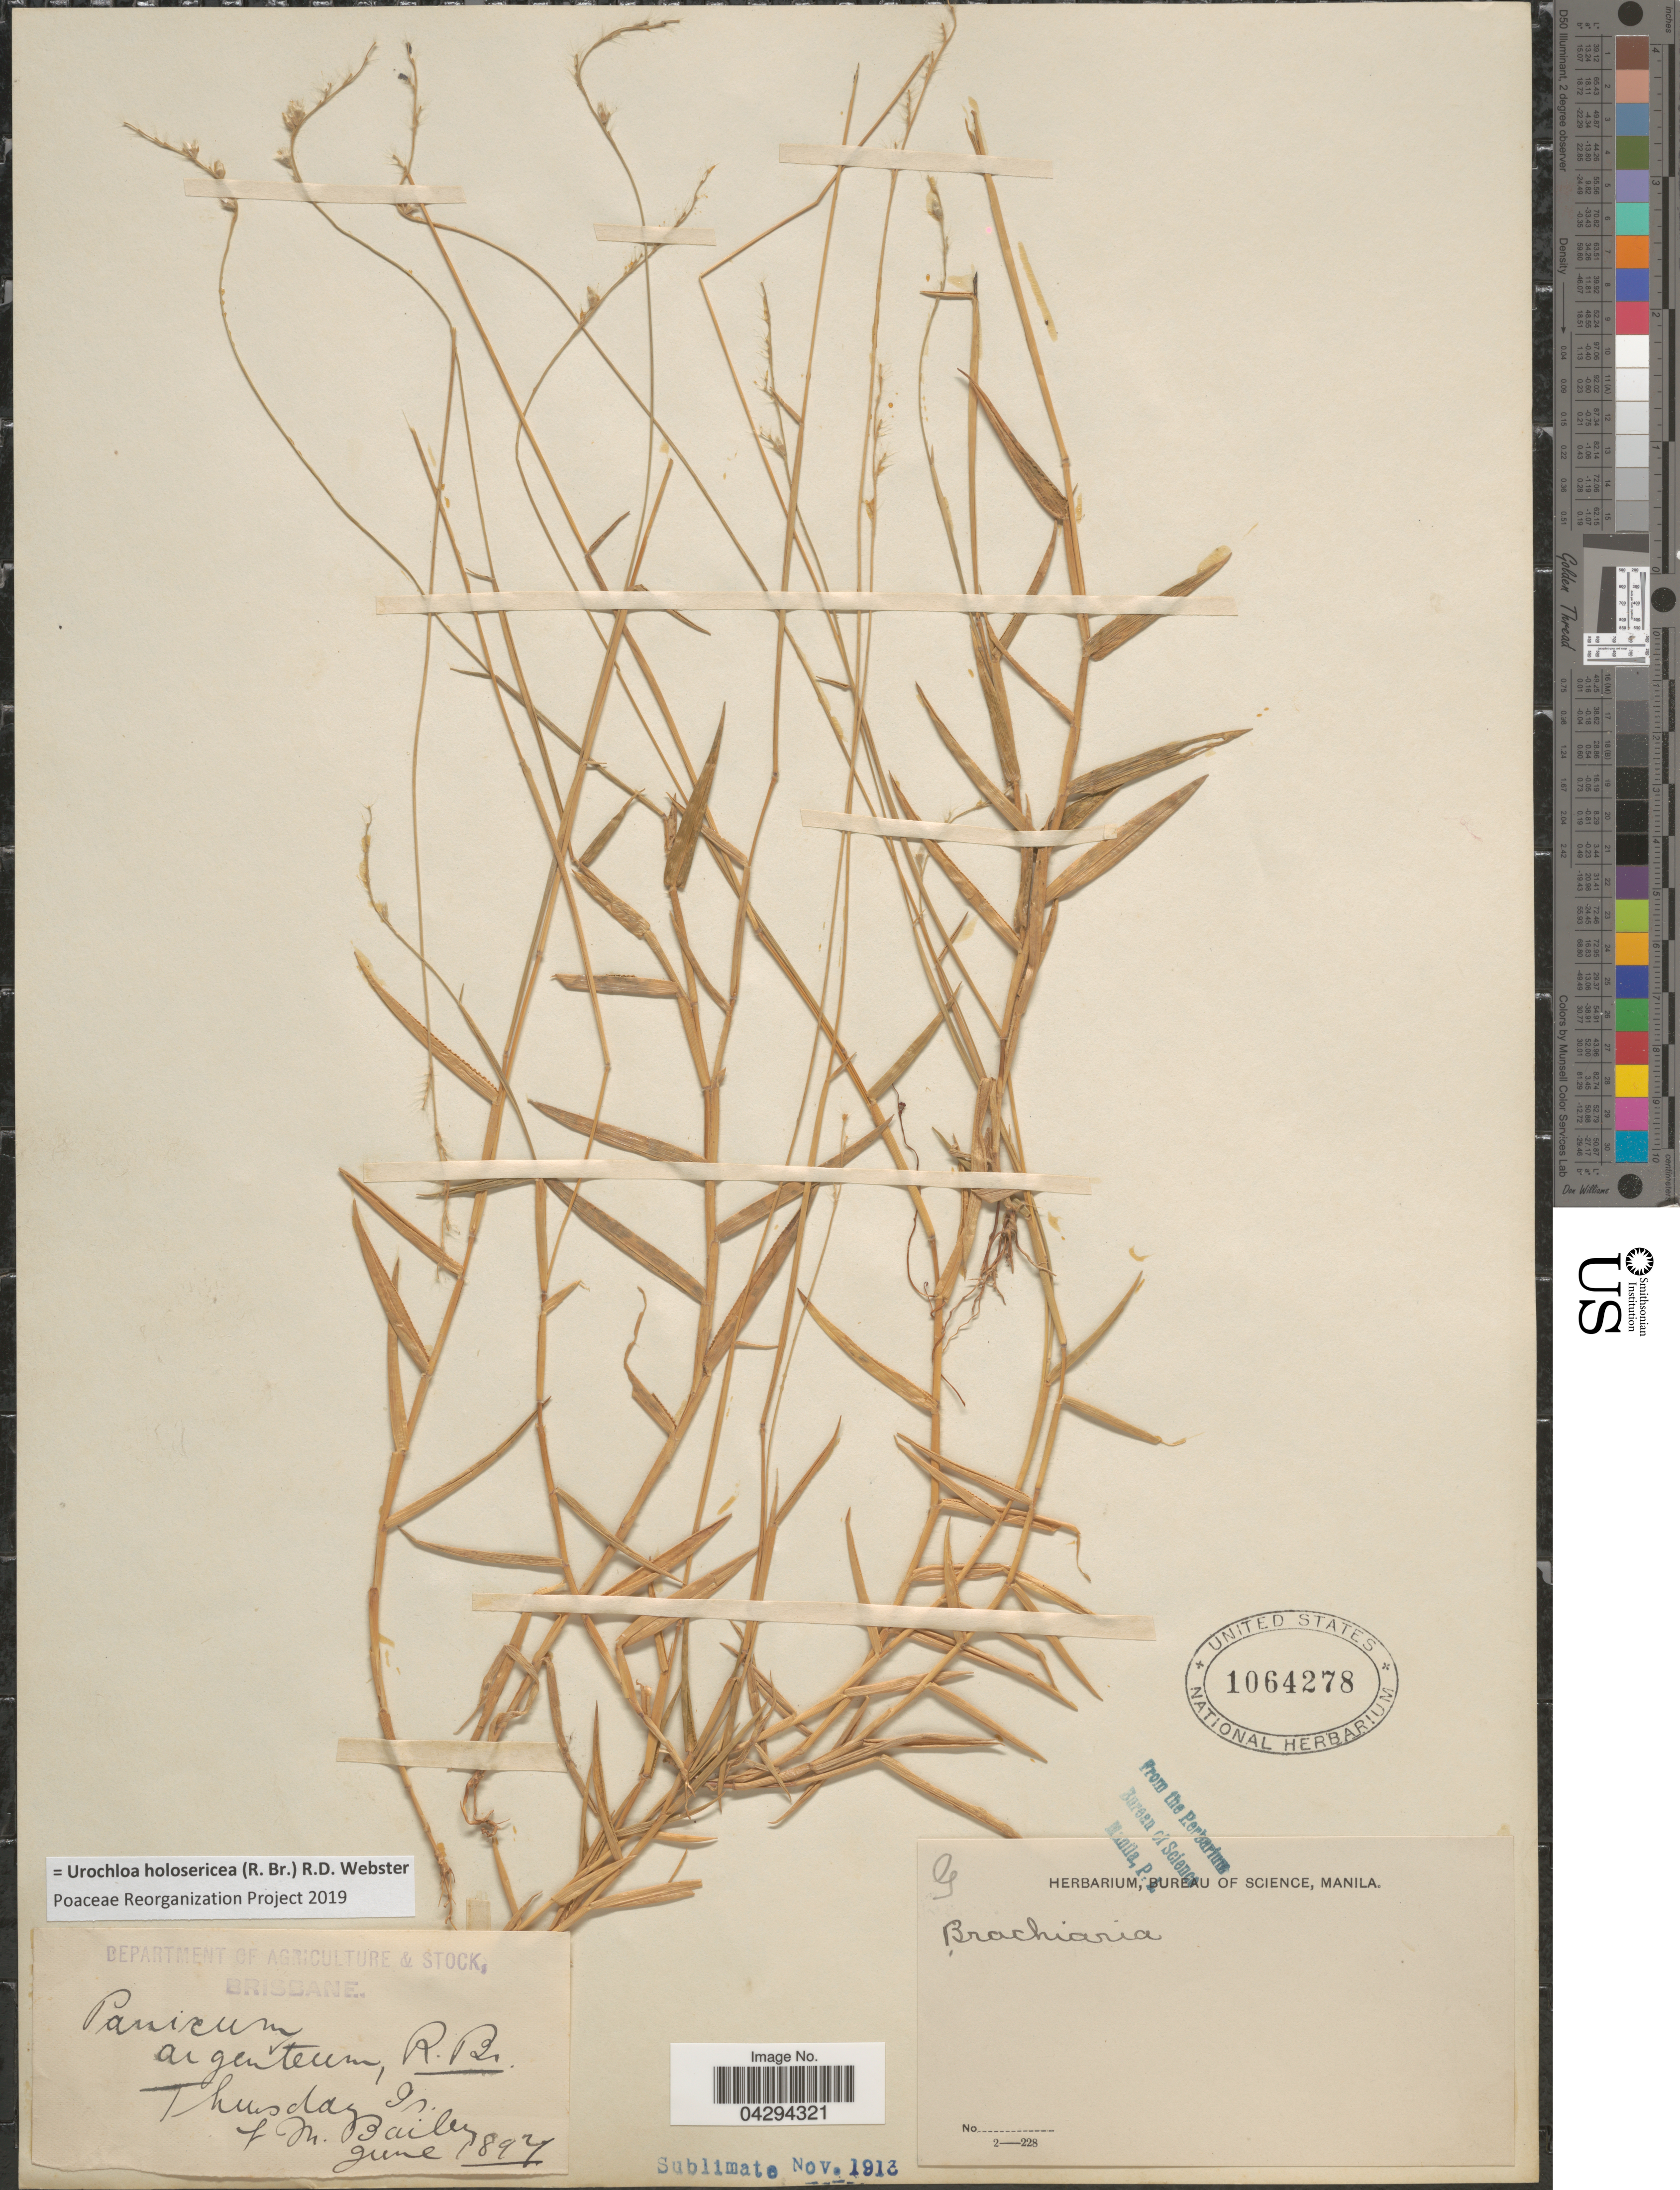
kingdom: Plantae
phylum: Tracheophyta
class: Liliopsida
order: Poales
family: Poaceae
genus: Urochloa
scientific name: Urochloa holosericea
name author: (R. Br.) R.D. Webster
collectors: F. M. Bailey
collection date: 1897-06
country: Australia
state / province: Queensland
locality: Thursday Is.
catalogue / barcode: US 1064278